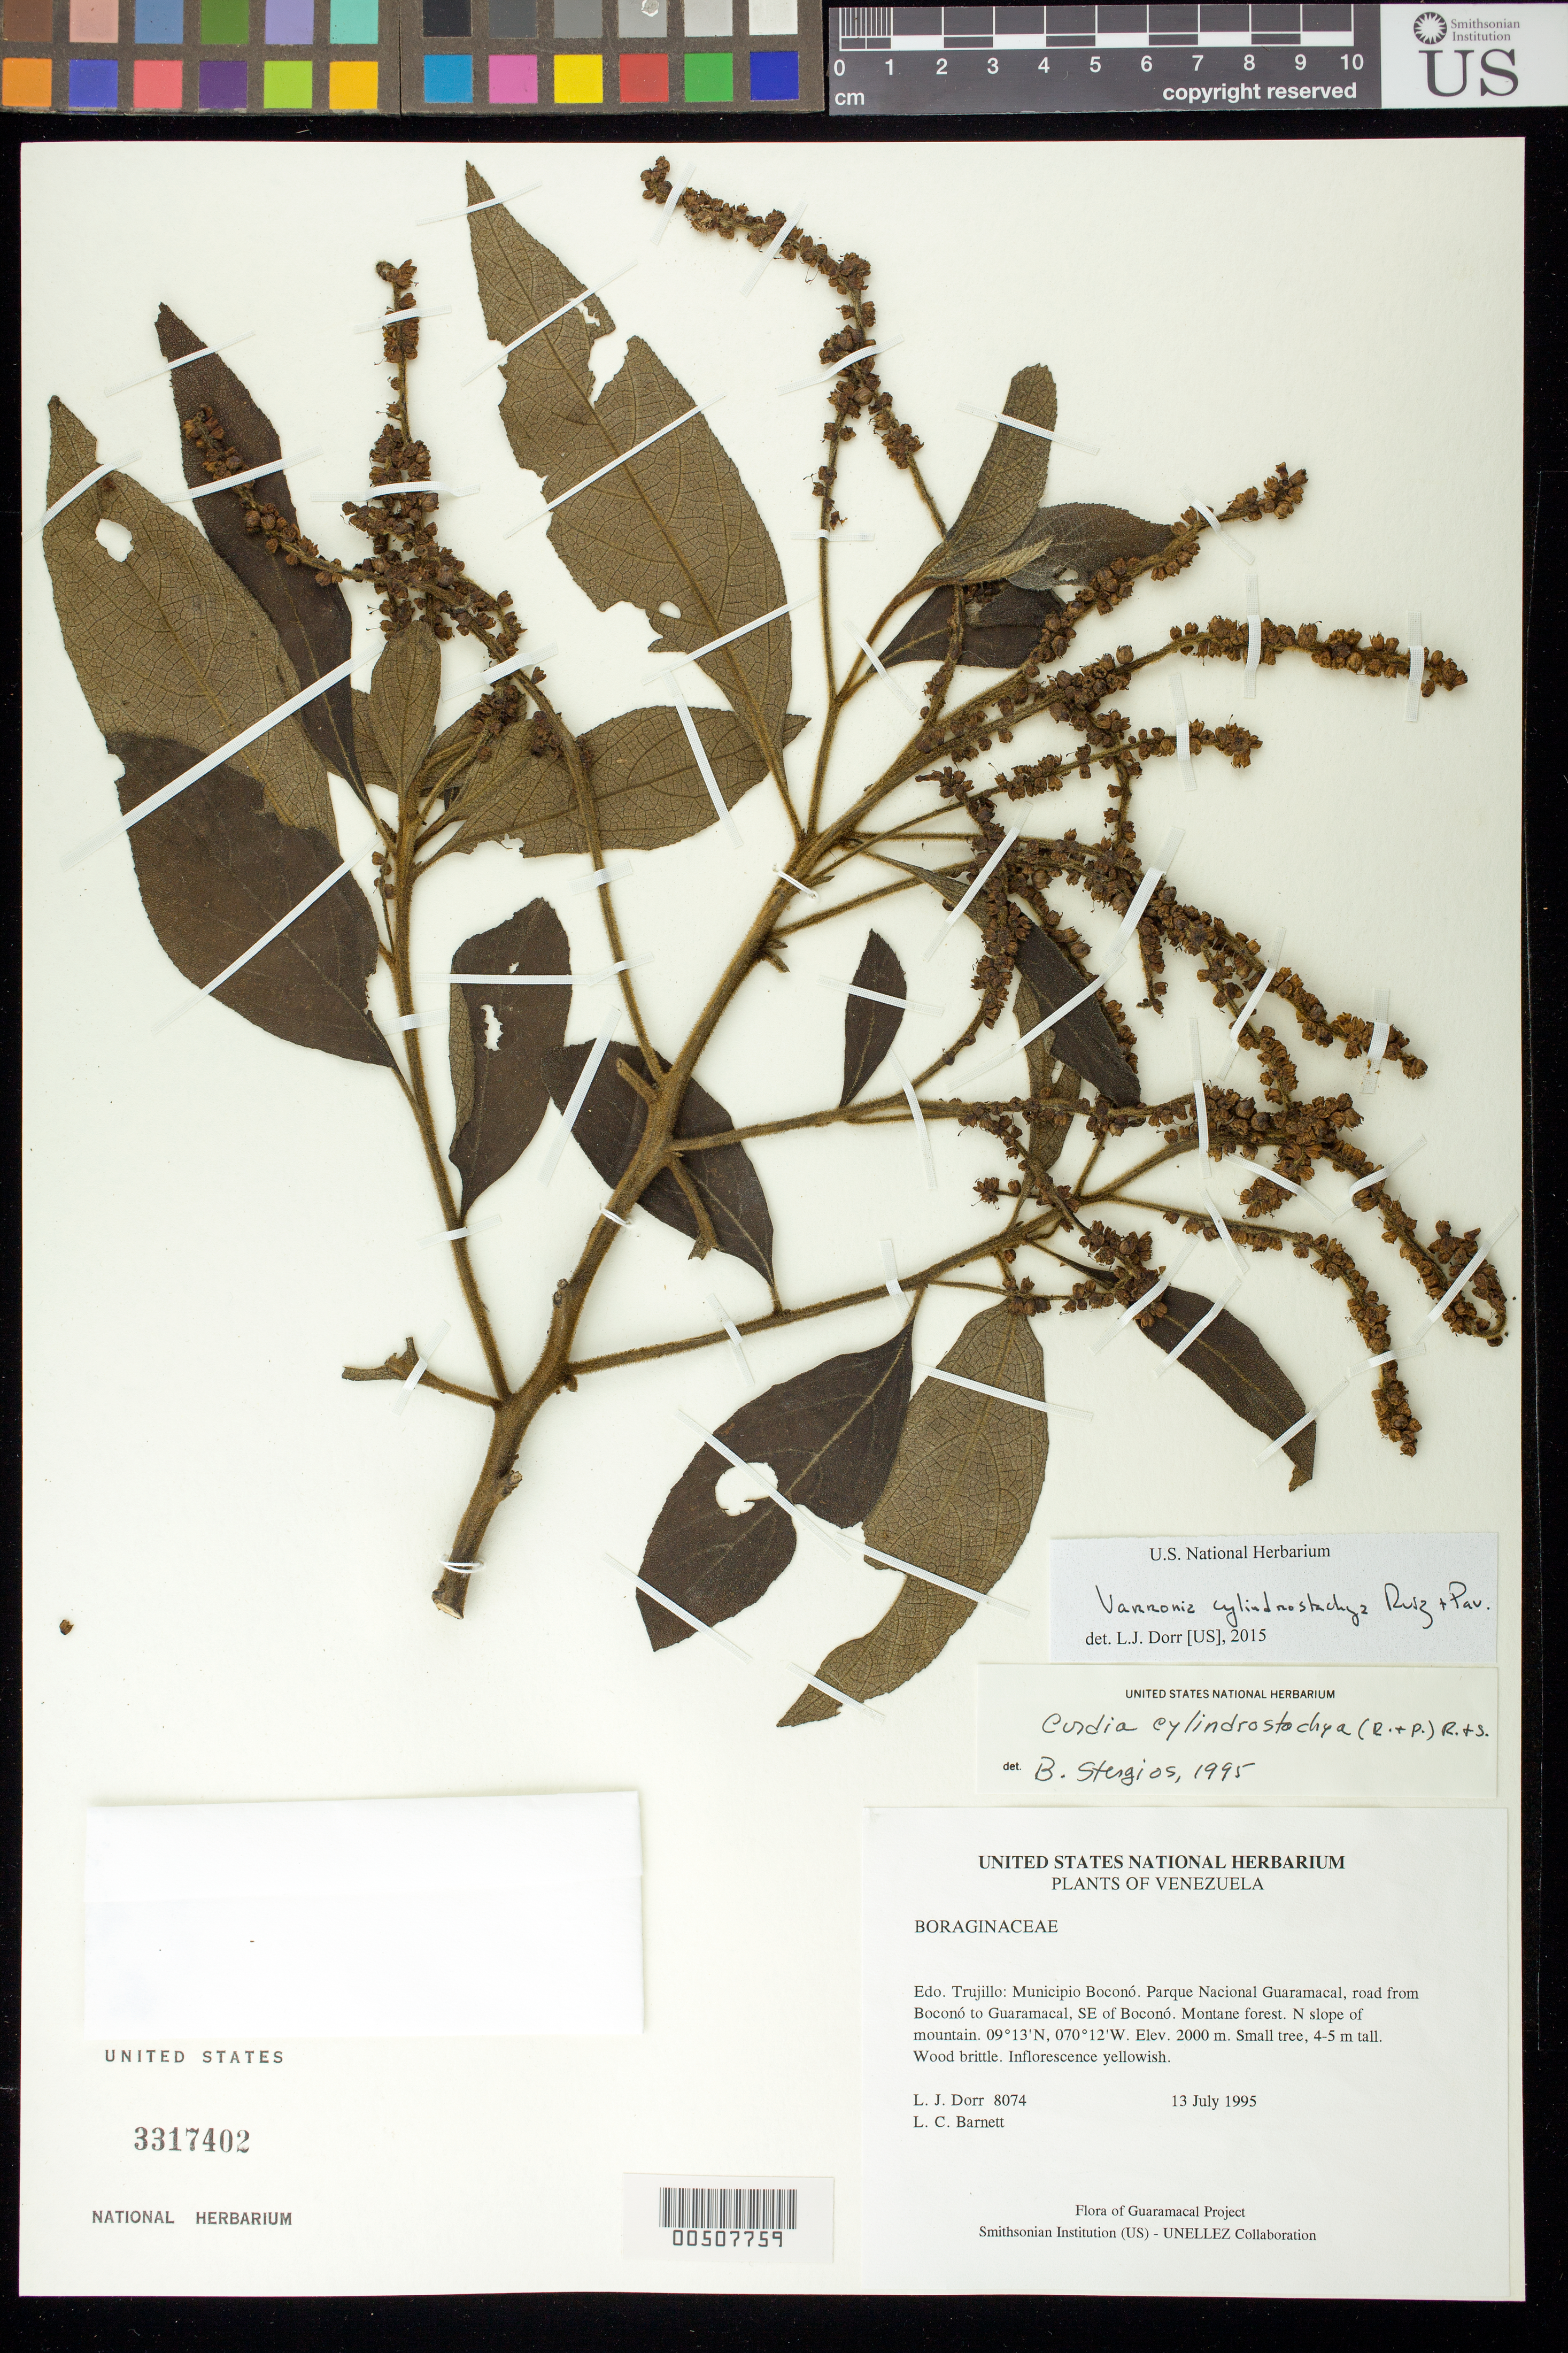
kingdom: Plantae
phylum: Tracheophyta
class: Magnoliopsida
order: Boraginales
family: Cordiaceae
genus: Varronia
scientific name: Varronia cylindrostachya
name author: Ruiz & Pav.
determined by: Dorr, L. J., (BOT), Smithsonian Institution - National Museum of Natural History (UNITED STATES)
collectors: L. J. Dorr & L. C. Barnett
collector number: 8074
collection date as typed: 13 Jul 1995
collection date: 1995-07-13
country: Venezuela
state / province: Trujillo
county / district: Boconó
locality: Parque Nacional Guaramacal, road from Boconó to Guaramacal, SE of Boconó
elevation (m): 2000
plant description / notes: PORT, US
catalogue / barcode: US 3317402